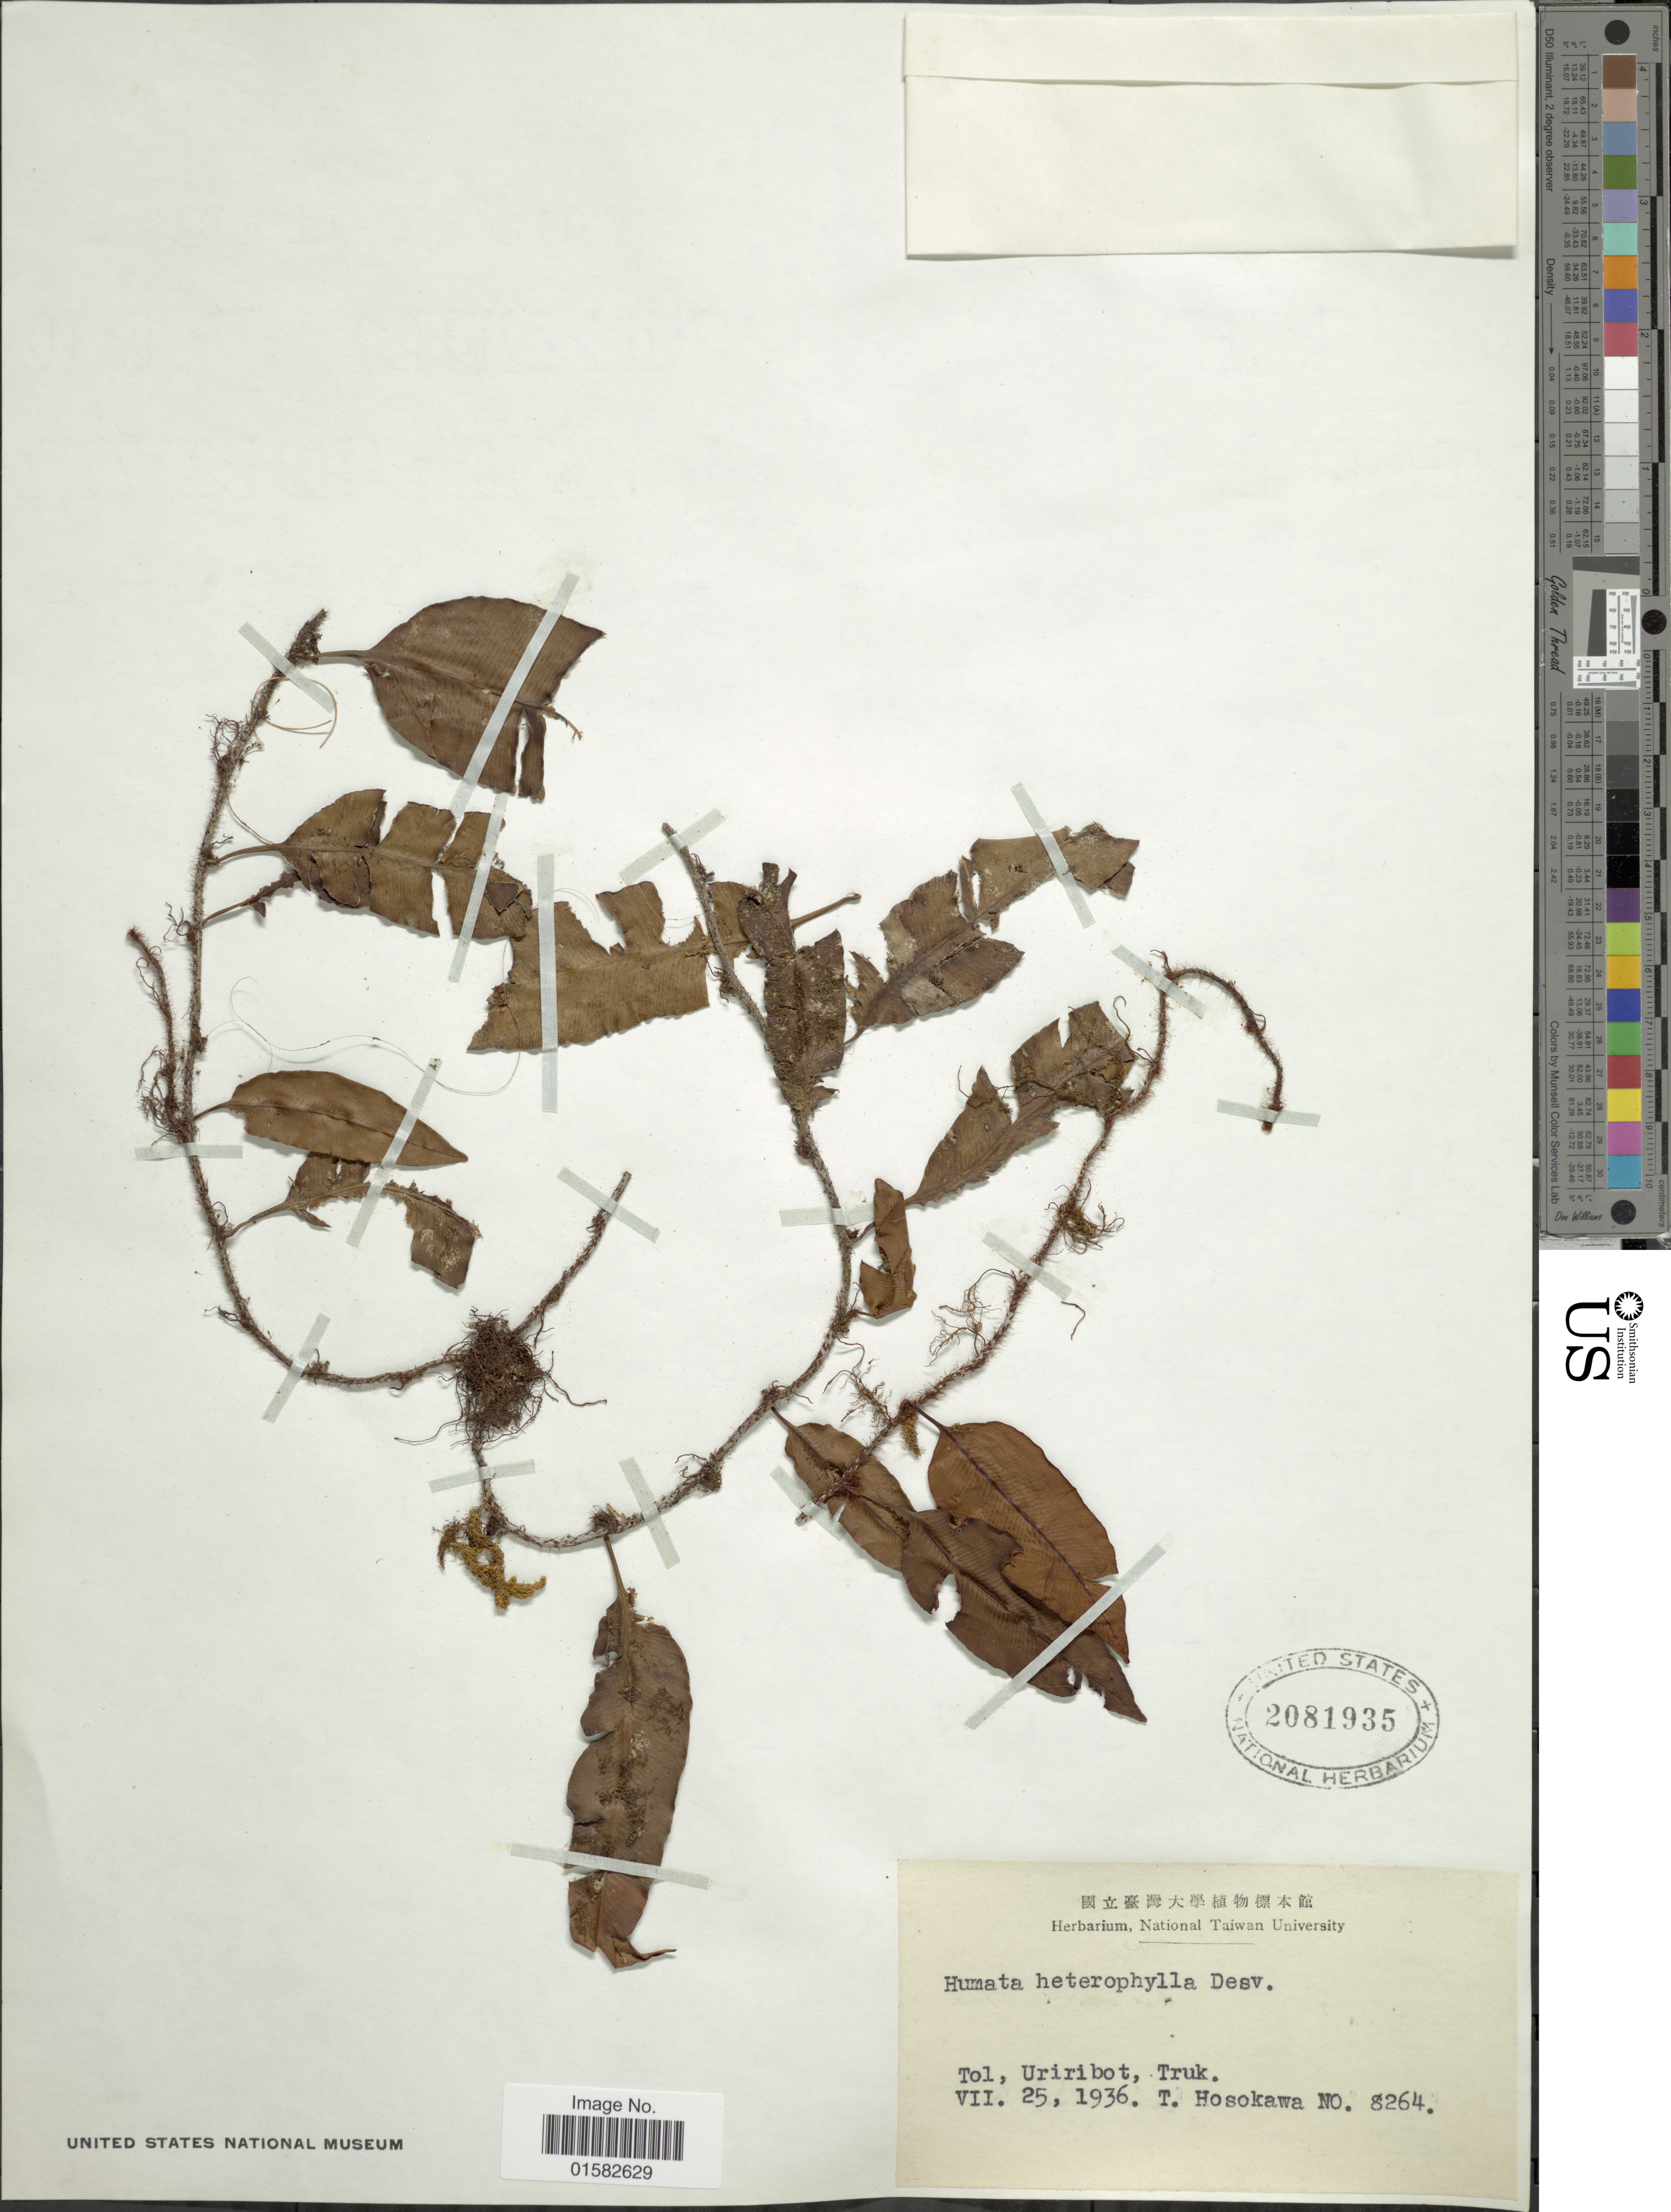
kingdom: Plantae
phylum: Tracheophyta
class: Polypodiopsida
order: Polypodiales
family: Davalliaceae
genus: Humata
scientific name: Humata heterophylla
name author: (Sm.) Desv.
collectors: T. Hosokawa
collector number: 8264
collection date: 1936-07-25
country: Micronesia, Federated States of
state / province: Truk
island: Tol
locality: Uriribot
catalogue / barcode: US 2081935